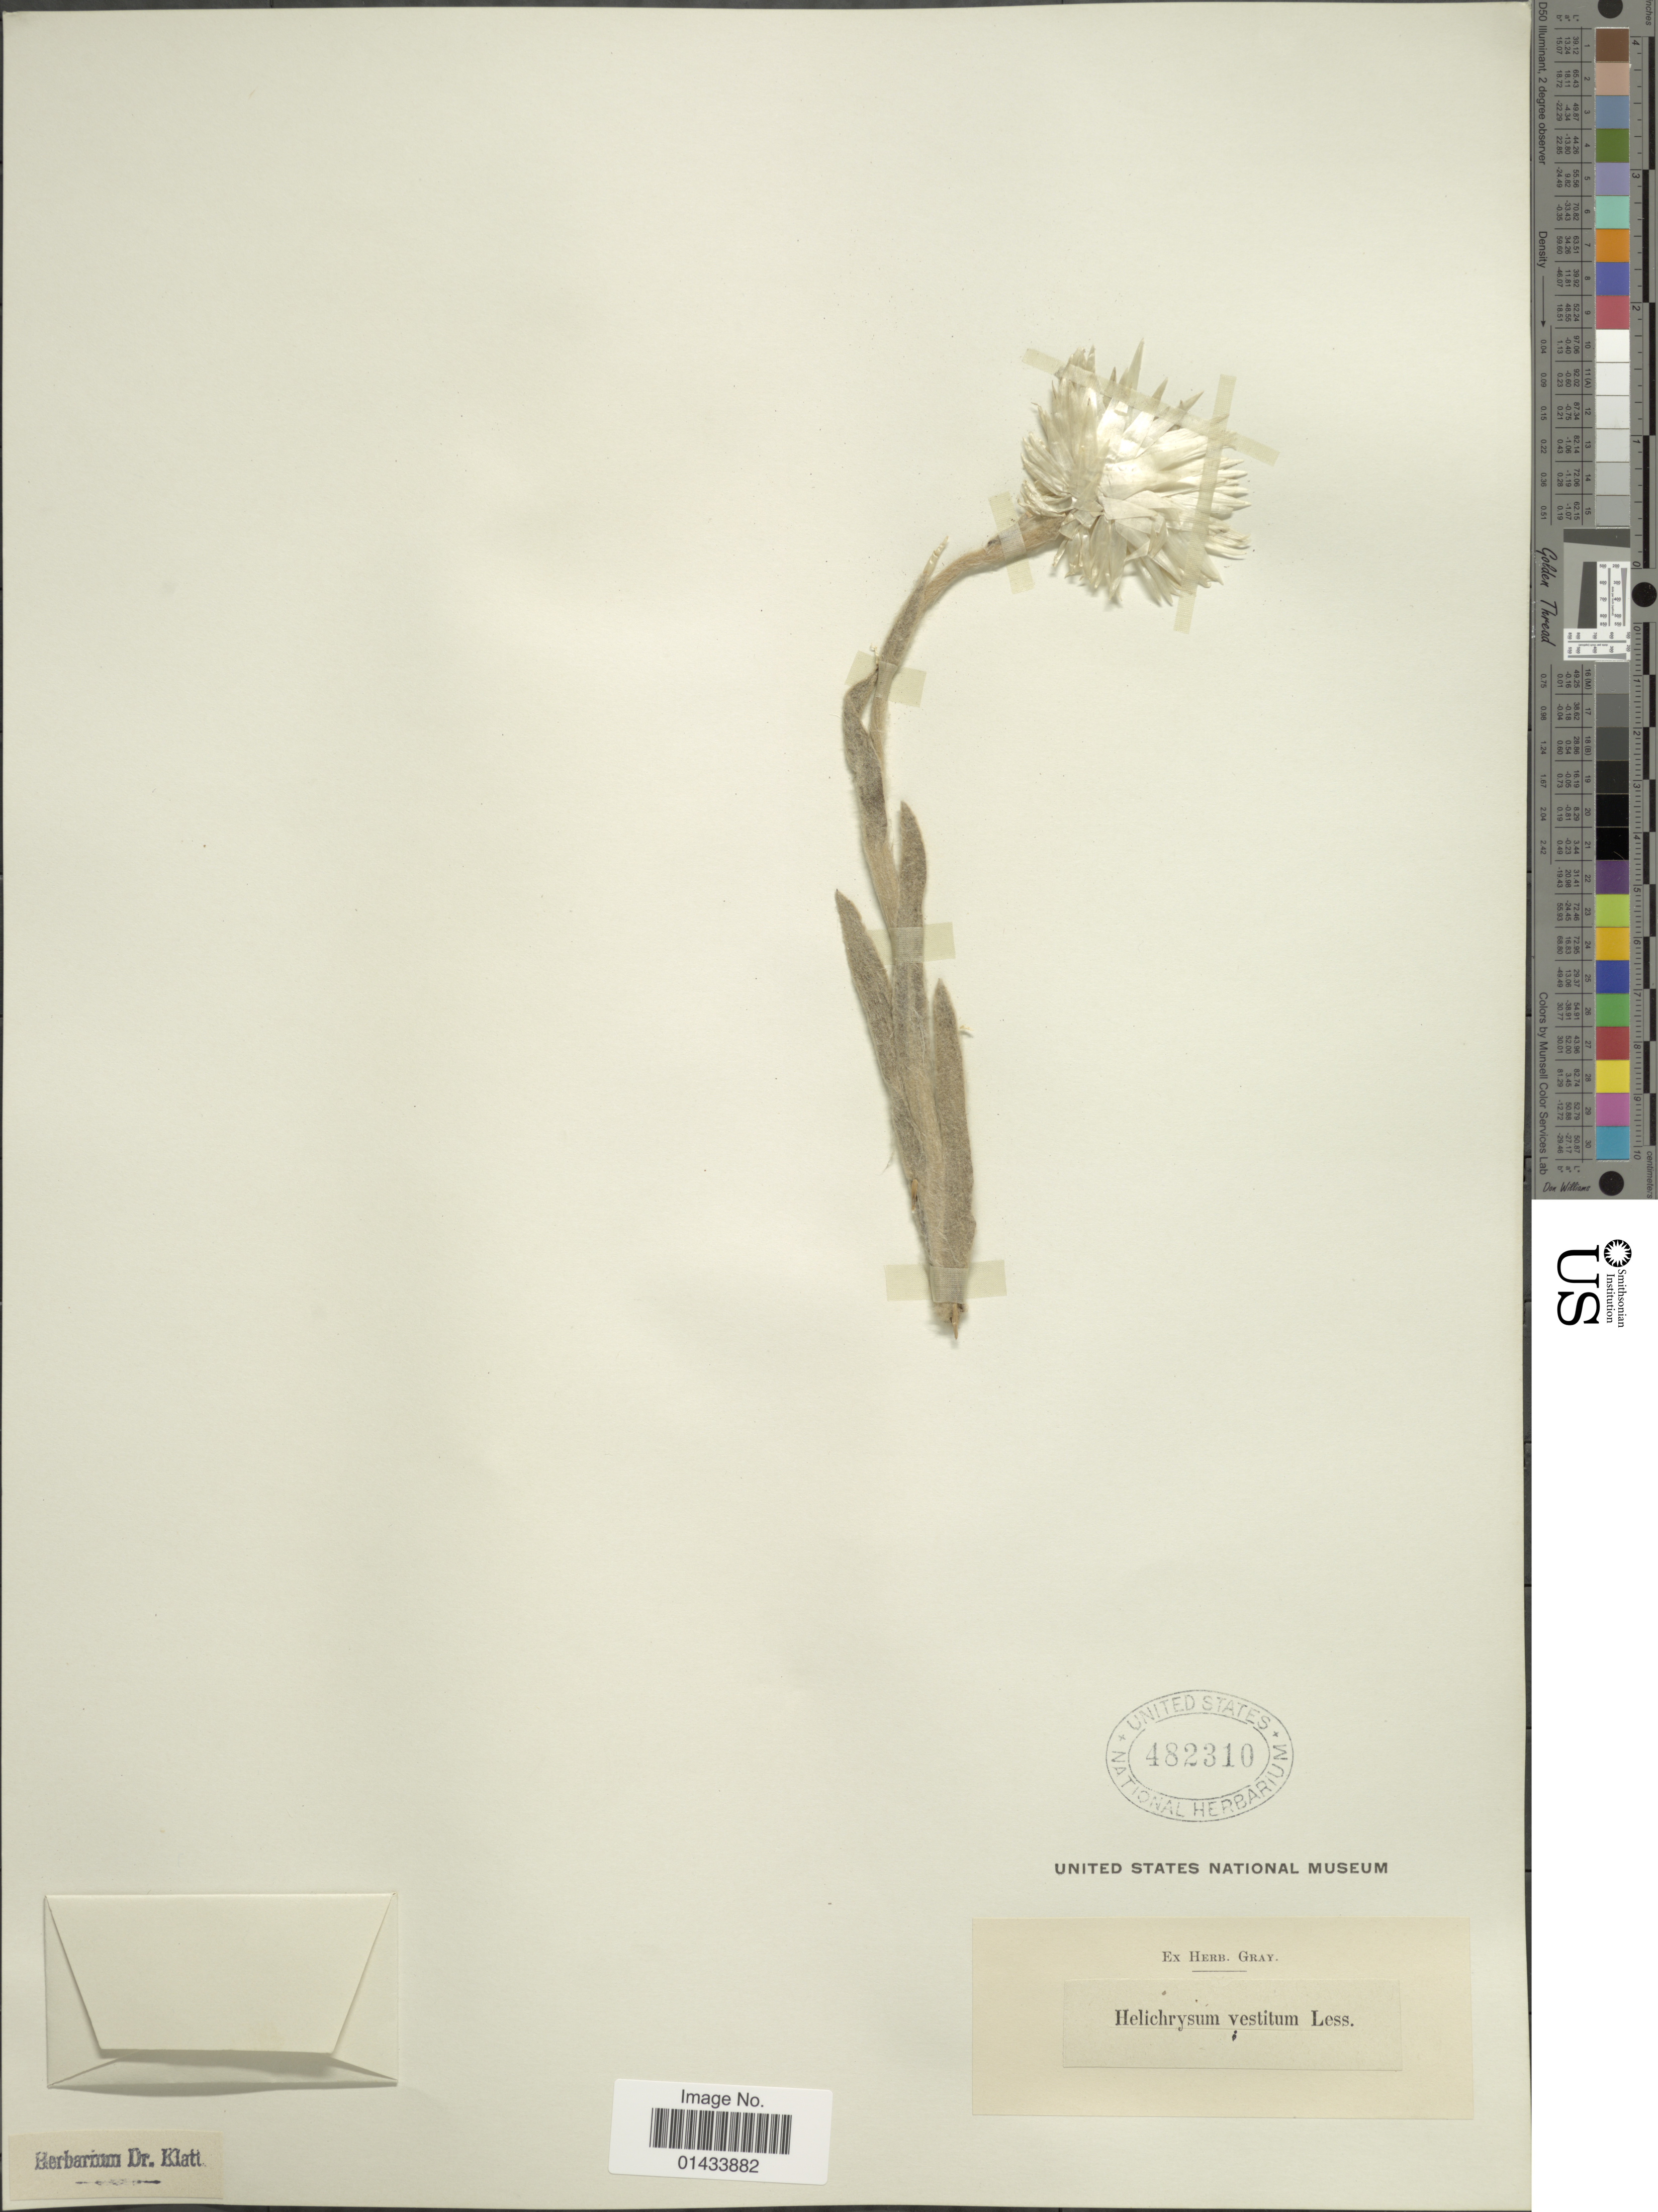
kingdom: Plantae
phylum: Tracheophyta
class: Magnoliopsida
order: Asterales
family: Asteraceae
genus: Helichrysum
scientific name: Helichrysum vestitum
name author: Willd.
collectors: ex herb. Dr. Klatt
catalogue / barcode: US 482310